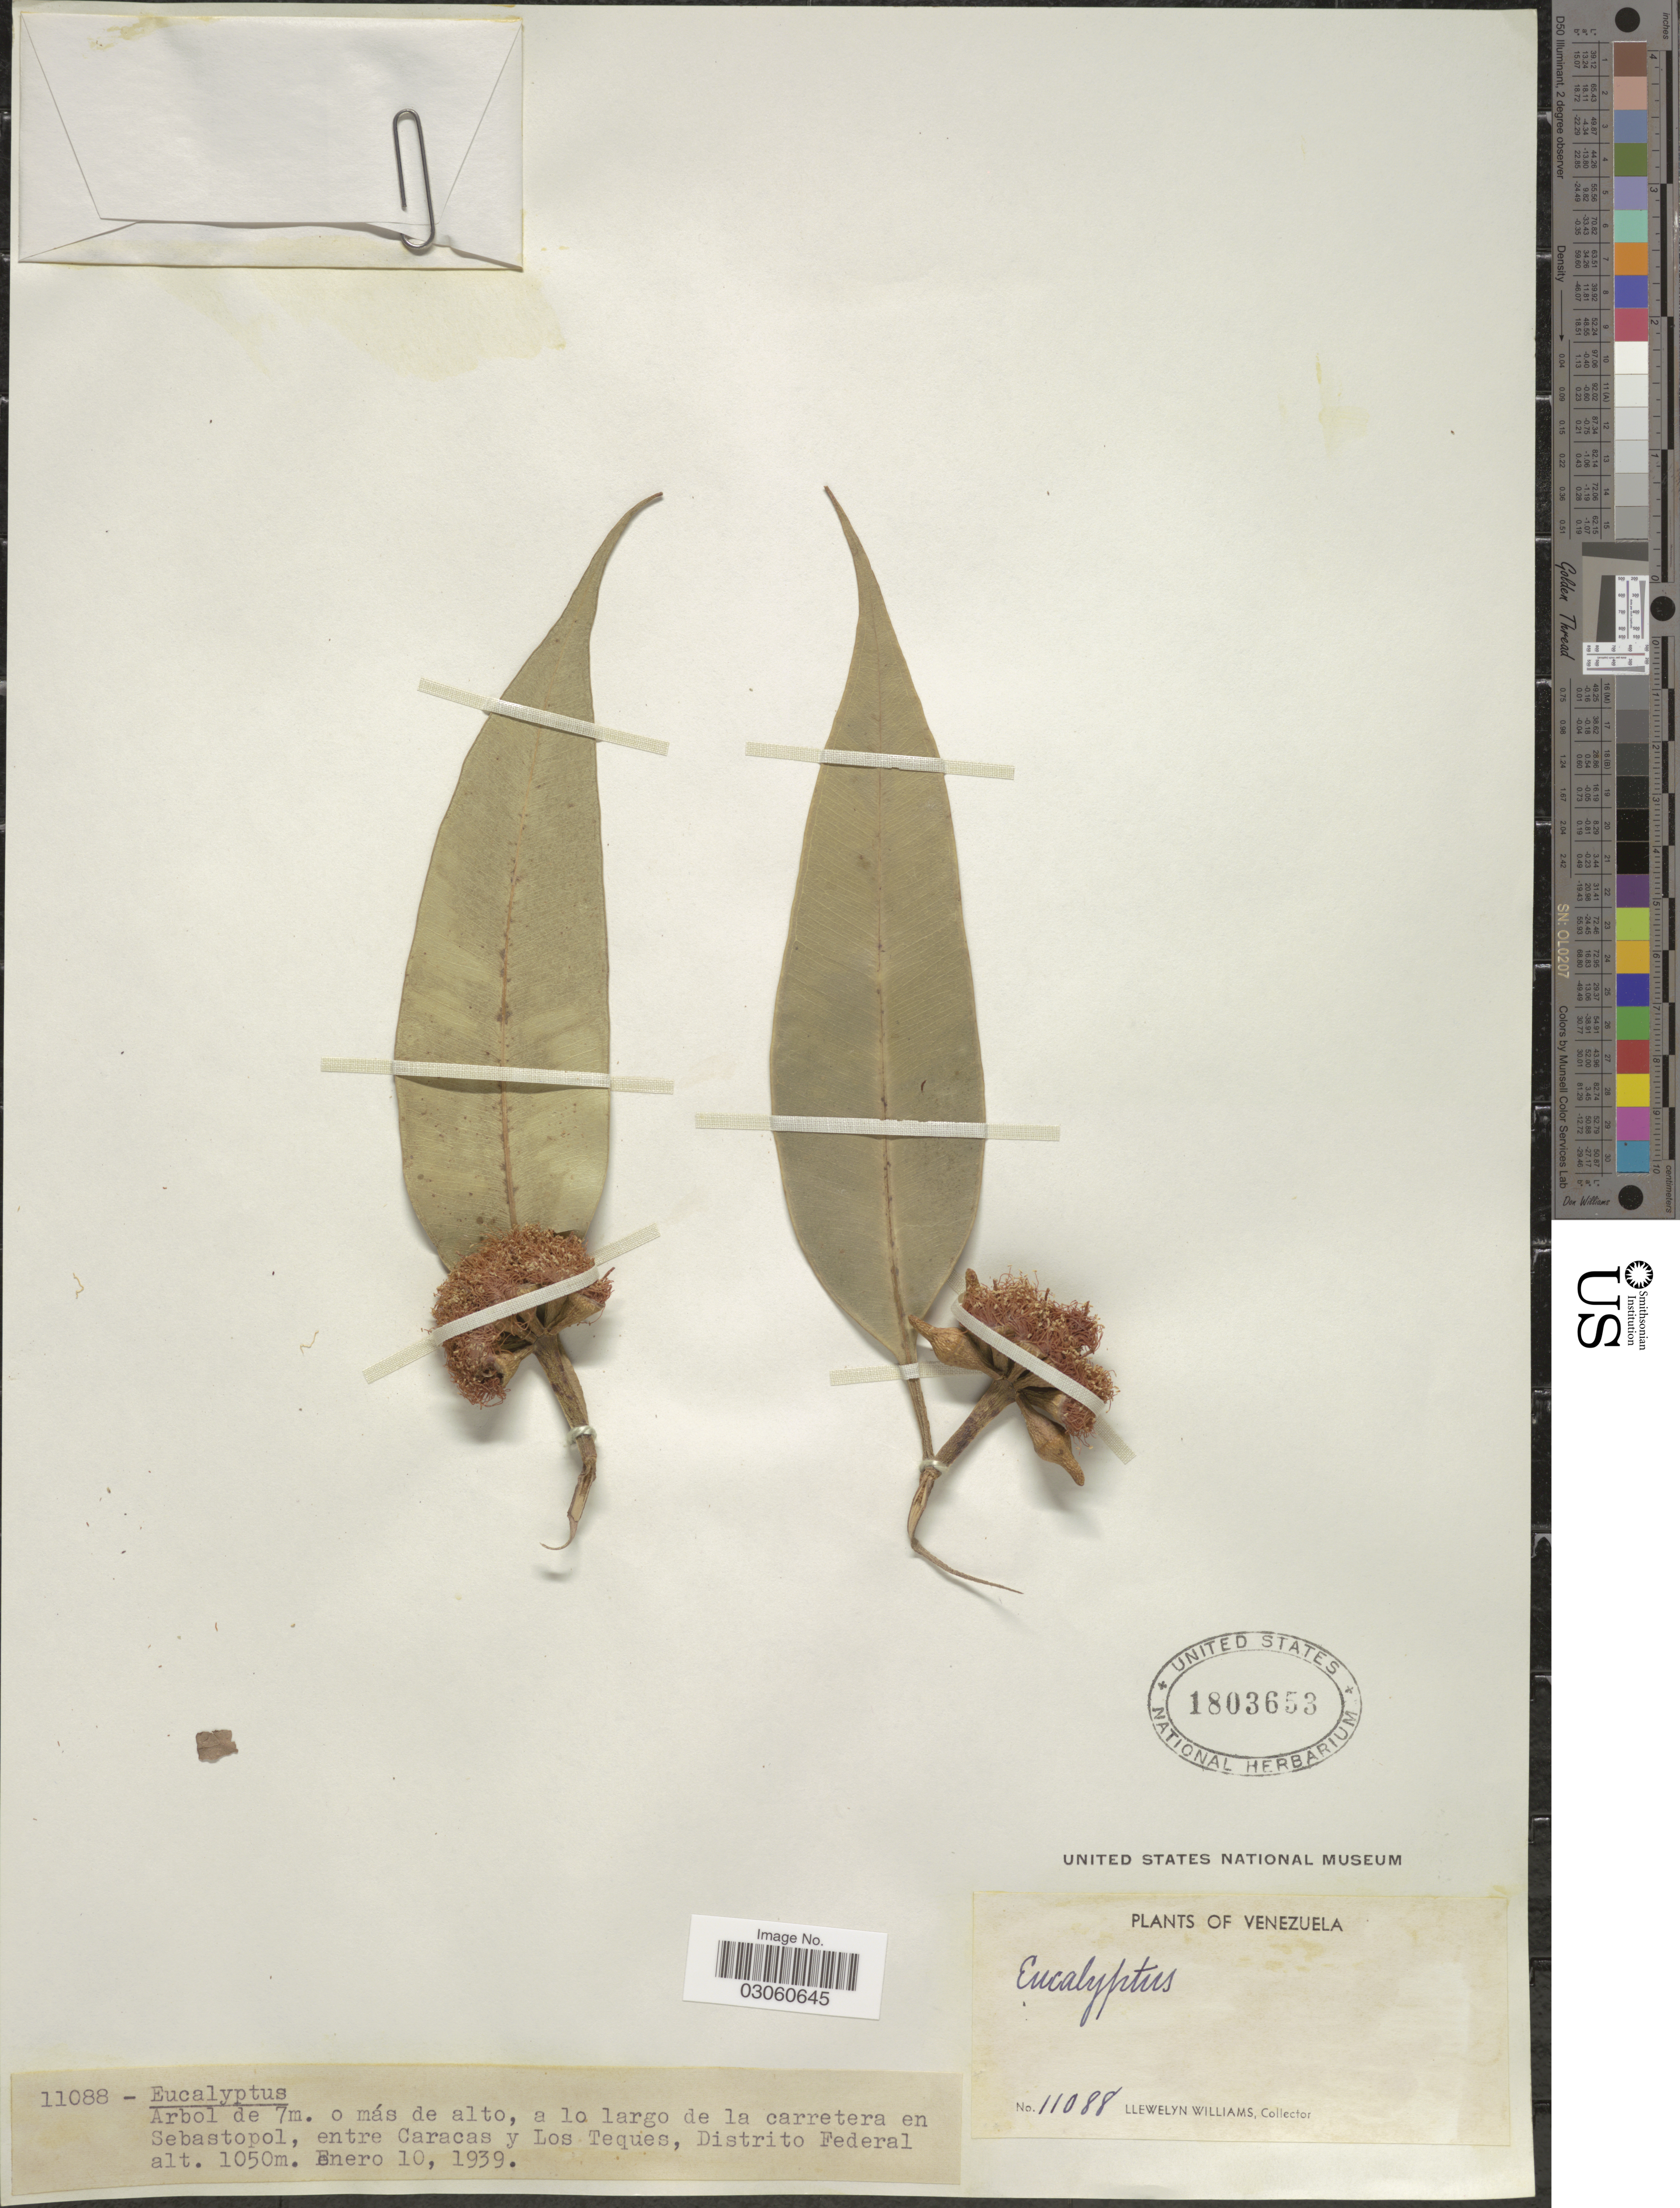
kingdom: Plantae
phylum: Tracheophyta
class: Magnoliopsida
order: Myrtales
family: Myrtaceae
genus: Eucalyptus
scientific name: Eucalyptus sp.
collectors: Ll. Williams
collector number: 11088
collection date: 1939-01-10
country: Venezuela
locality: A lo largo de la carretera en Sebastopol, entre Caracas y Los Teques, Distrito Federal.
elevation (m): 1050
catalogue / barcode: US 1803653